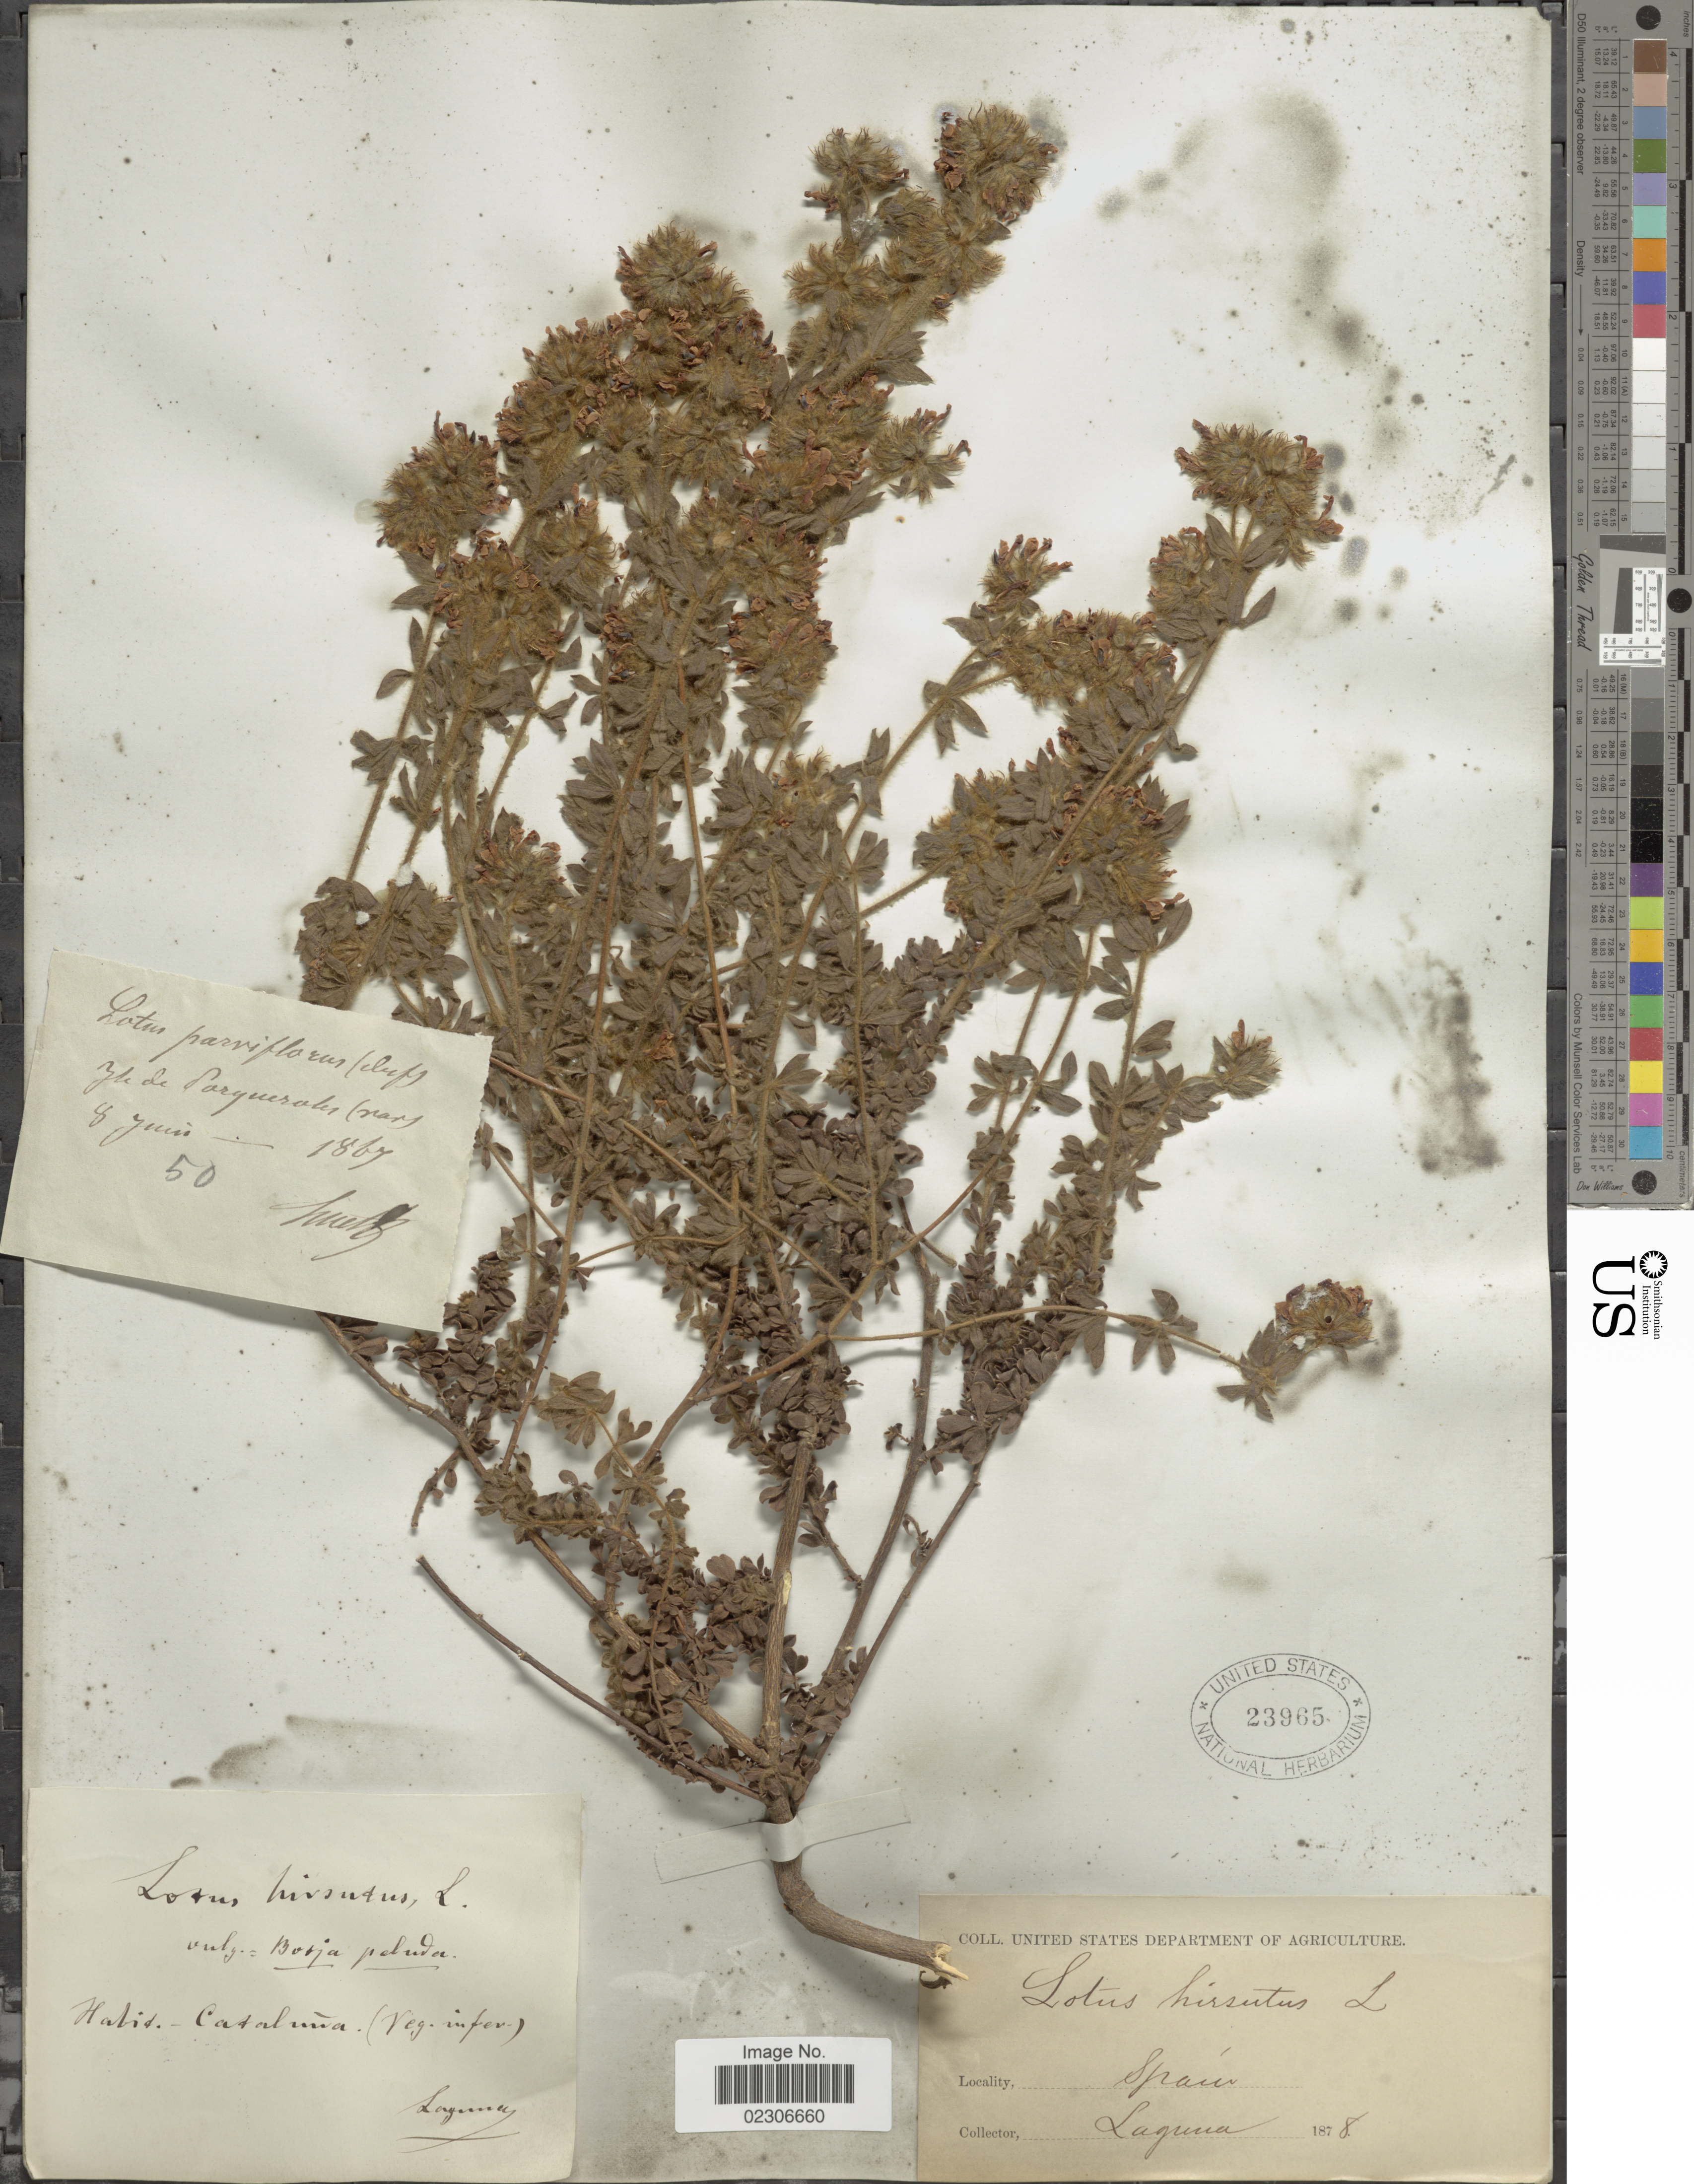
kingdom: Plantae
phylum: Tracheophyta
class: Magnoliopsida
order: Fabales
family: Fabaceae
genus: Lotus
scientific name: Lotus hirsutus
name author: L.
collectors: Huetz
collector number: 50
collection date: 1867-06-08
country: France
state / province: Provence-Alpes-Côte d'Azur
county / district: Var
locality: Ile de Sorqueraba (var) [interpreted]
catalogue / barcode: US 23965-2